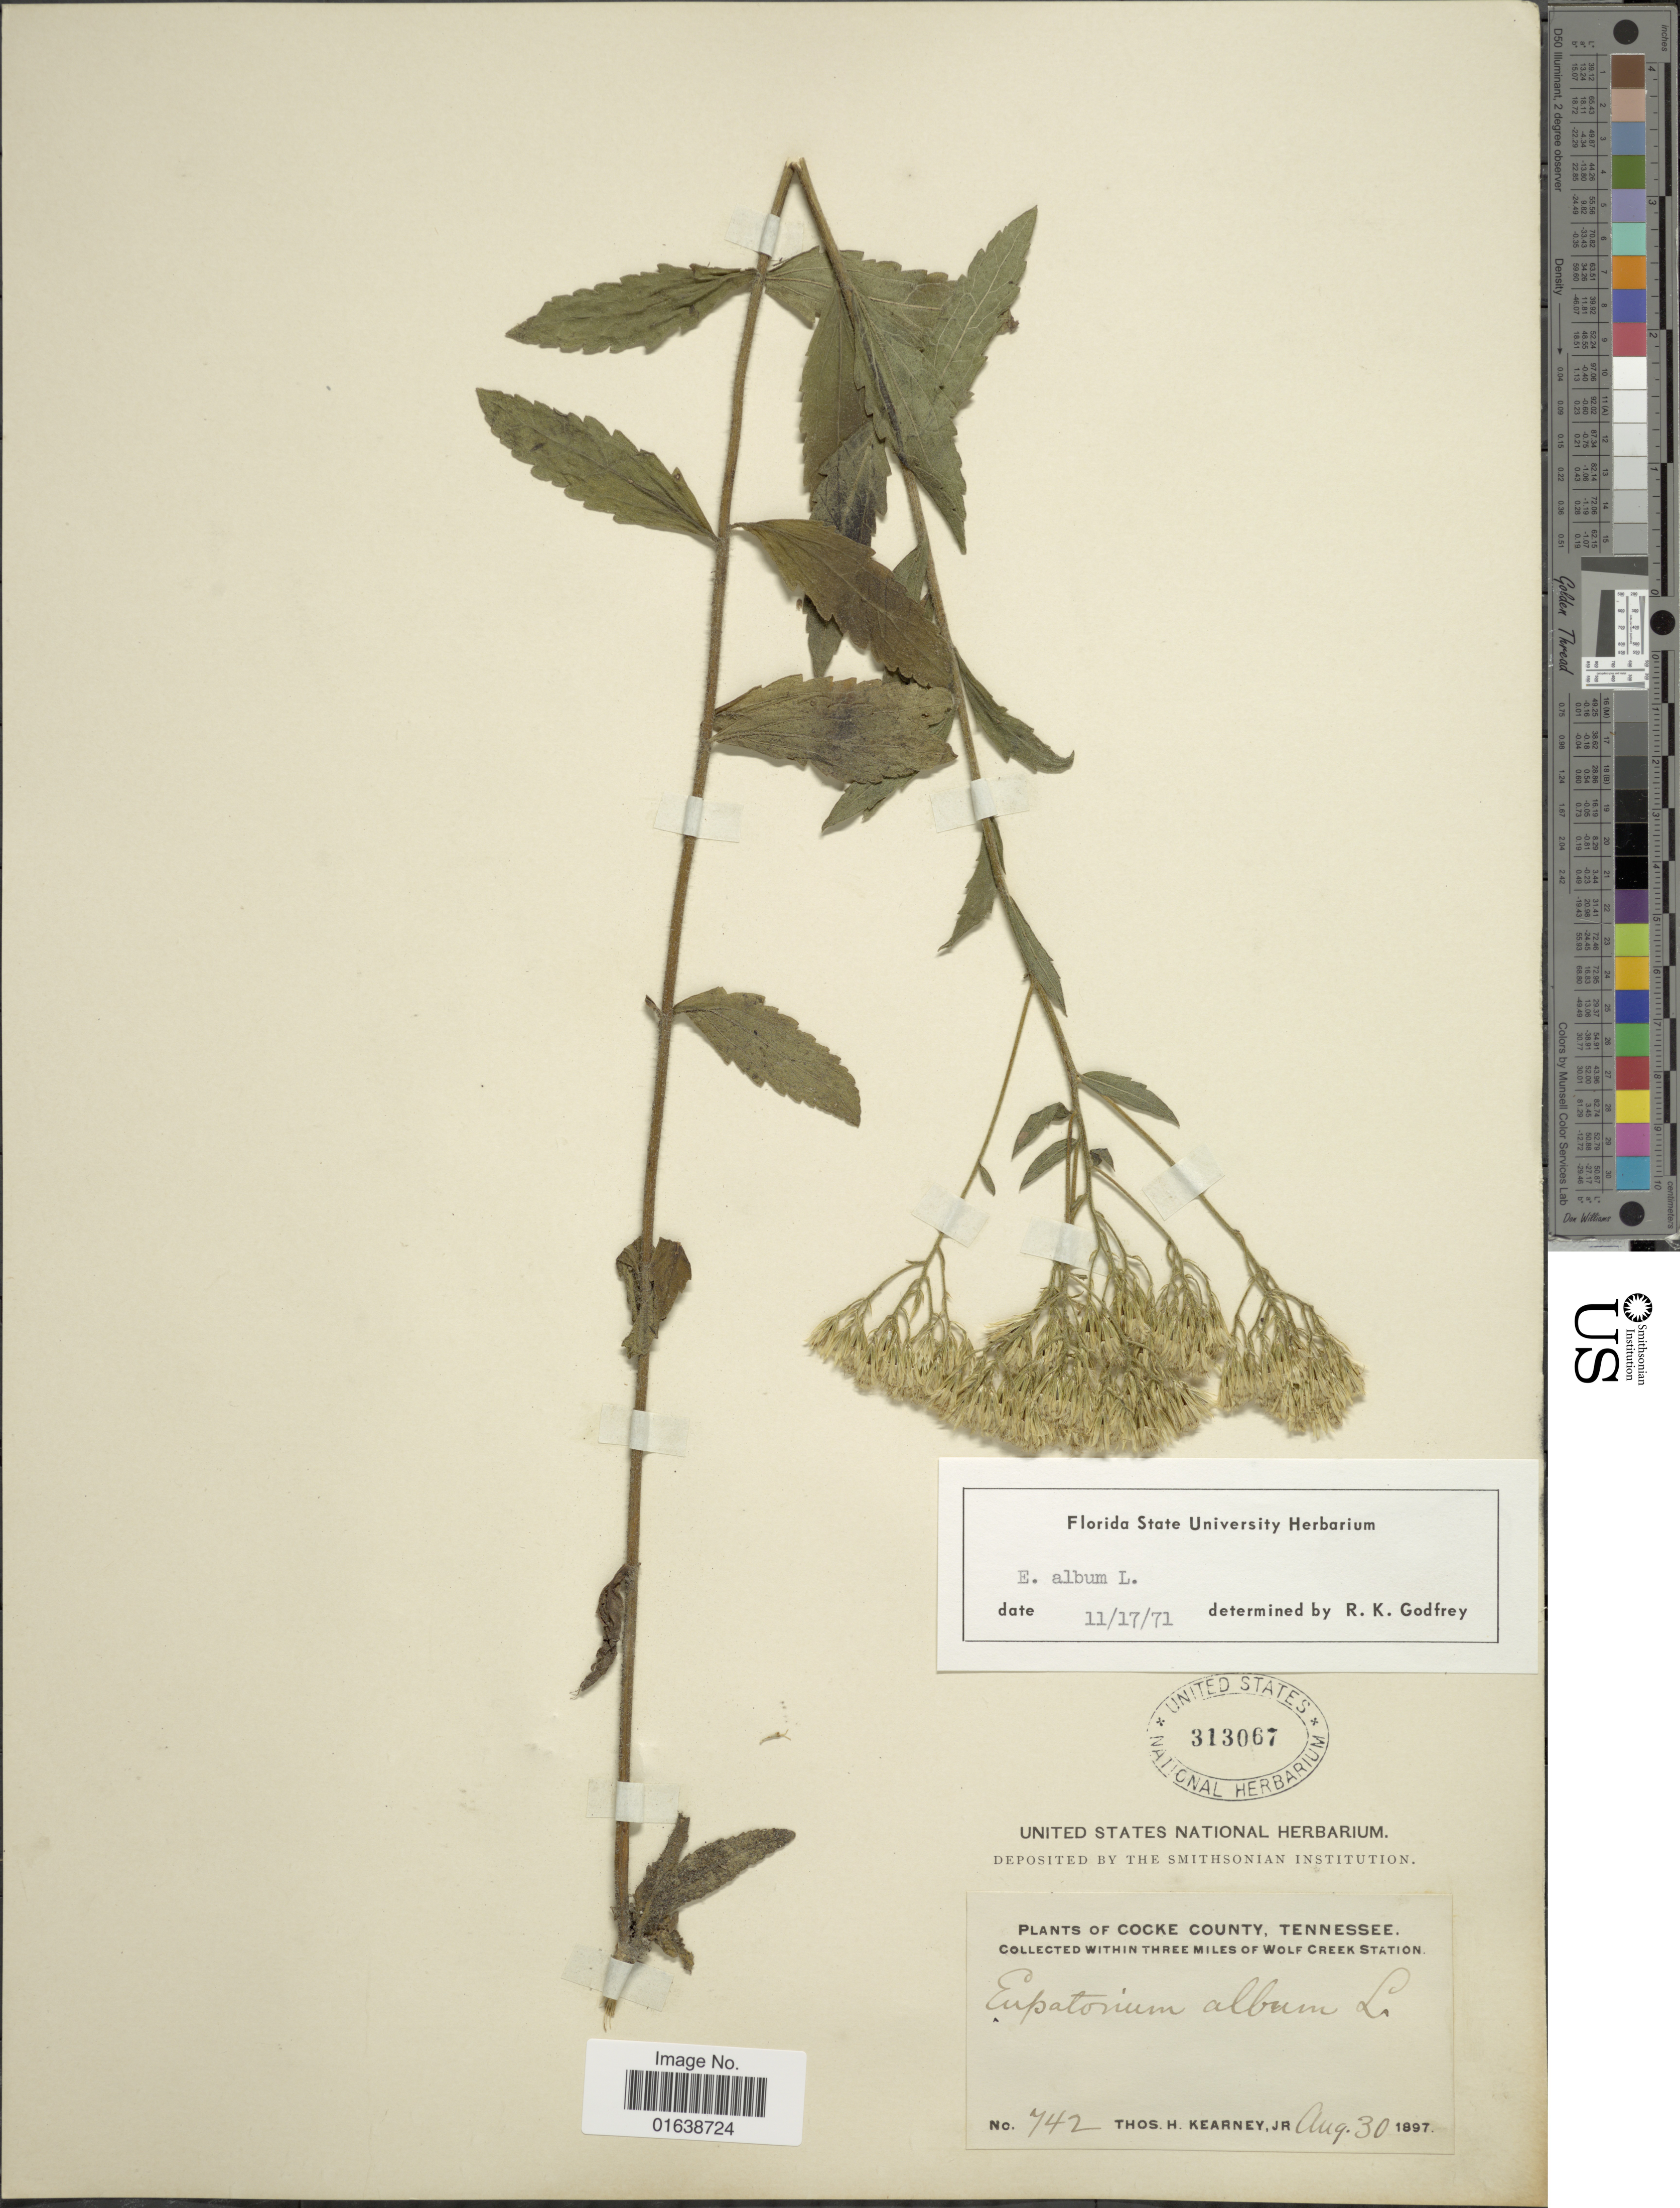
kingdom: Plantae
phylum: Tracheophyta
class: Magnoliopsida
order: Asterales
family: Asteraceae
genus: Eupatorium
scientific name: Eupatorium album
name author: L.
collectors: T. H. Kearney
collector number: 742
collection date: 1897-08-30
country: United States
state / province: Tennessee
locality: Cocke County, Tennessee. within 3 miles of Wolf Creek Station.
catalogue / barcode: US 313067